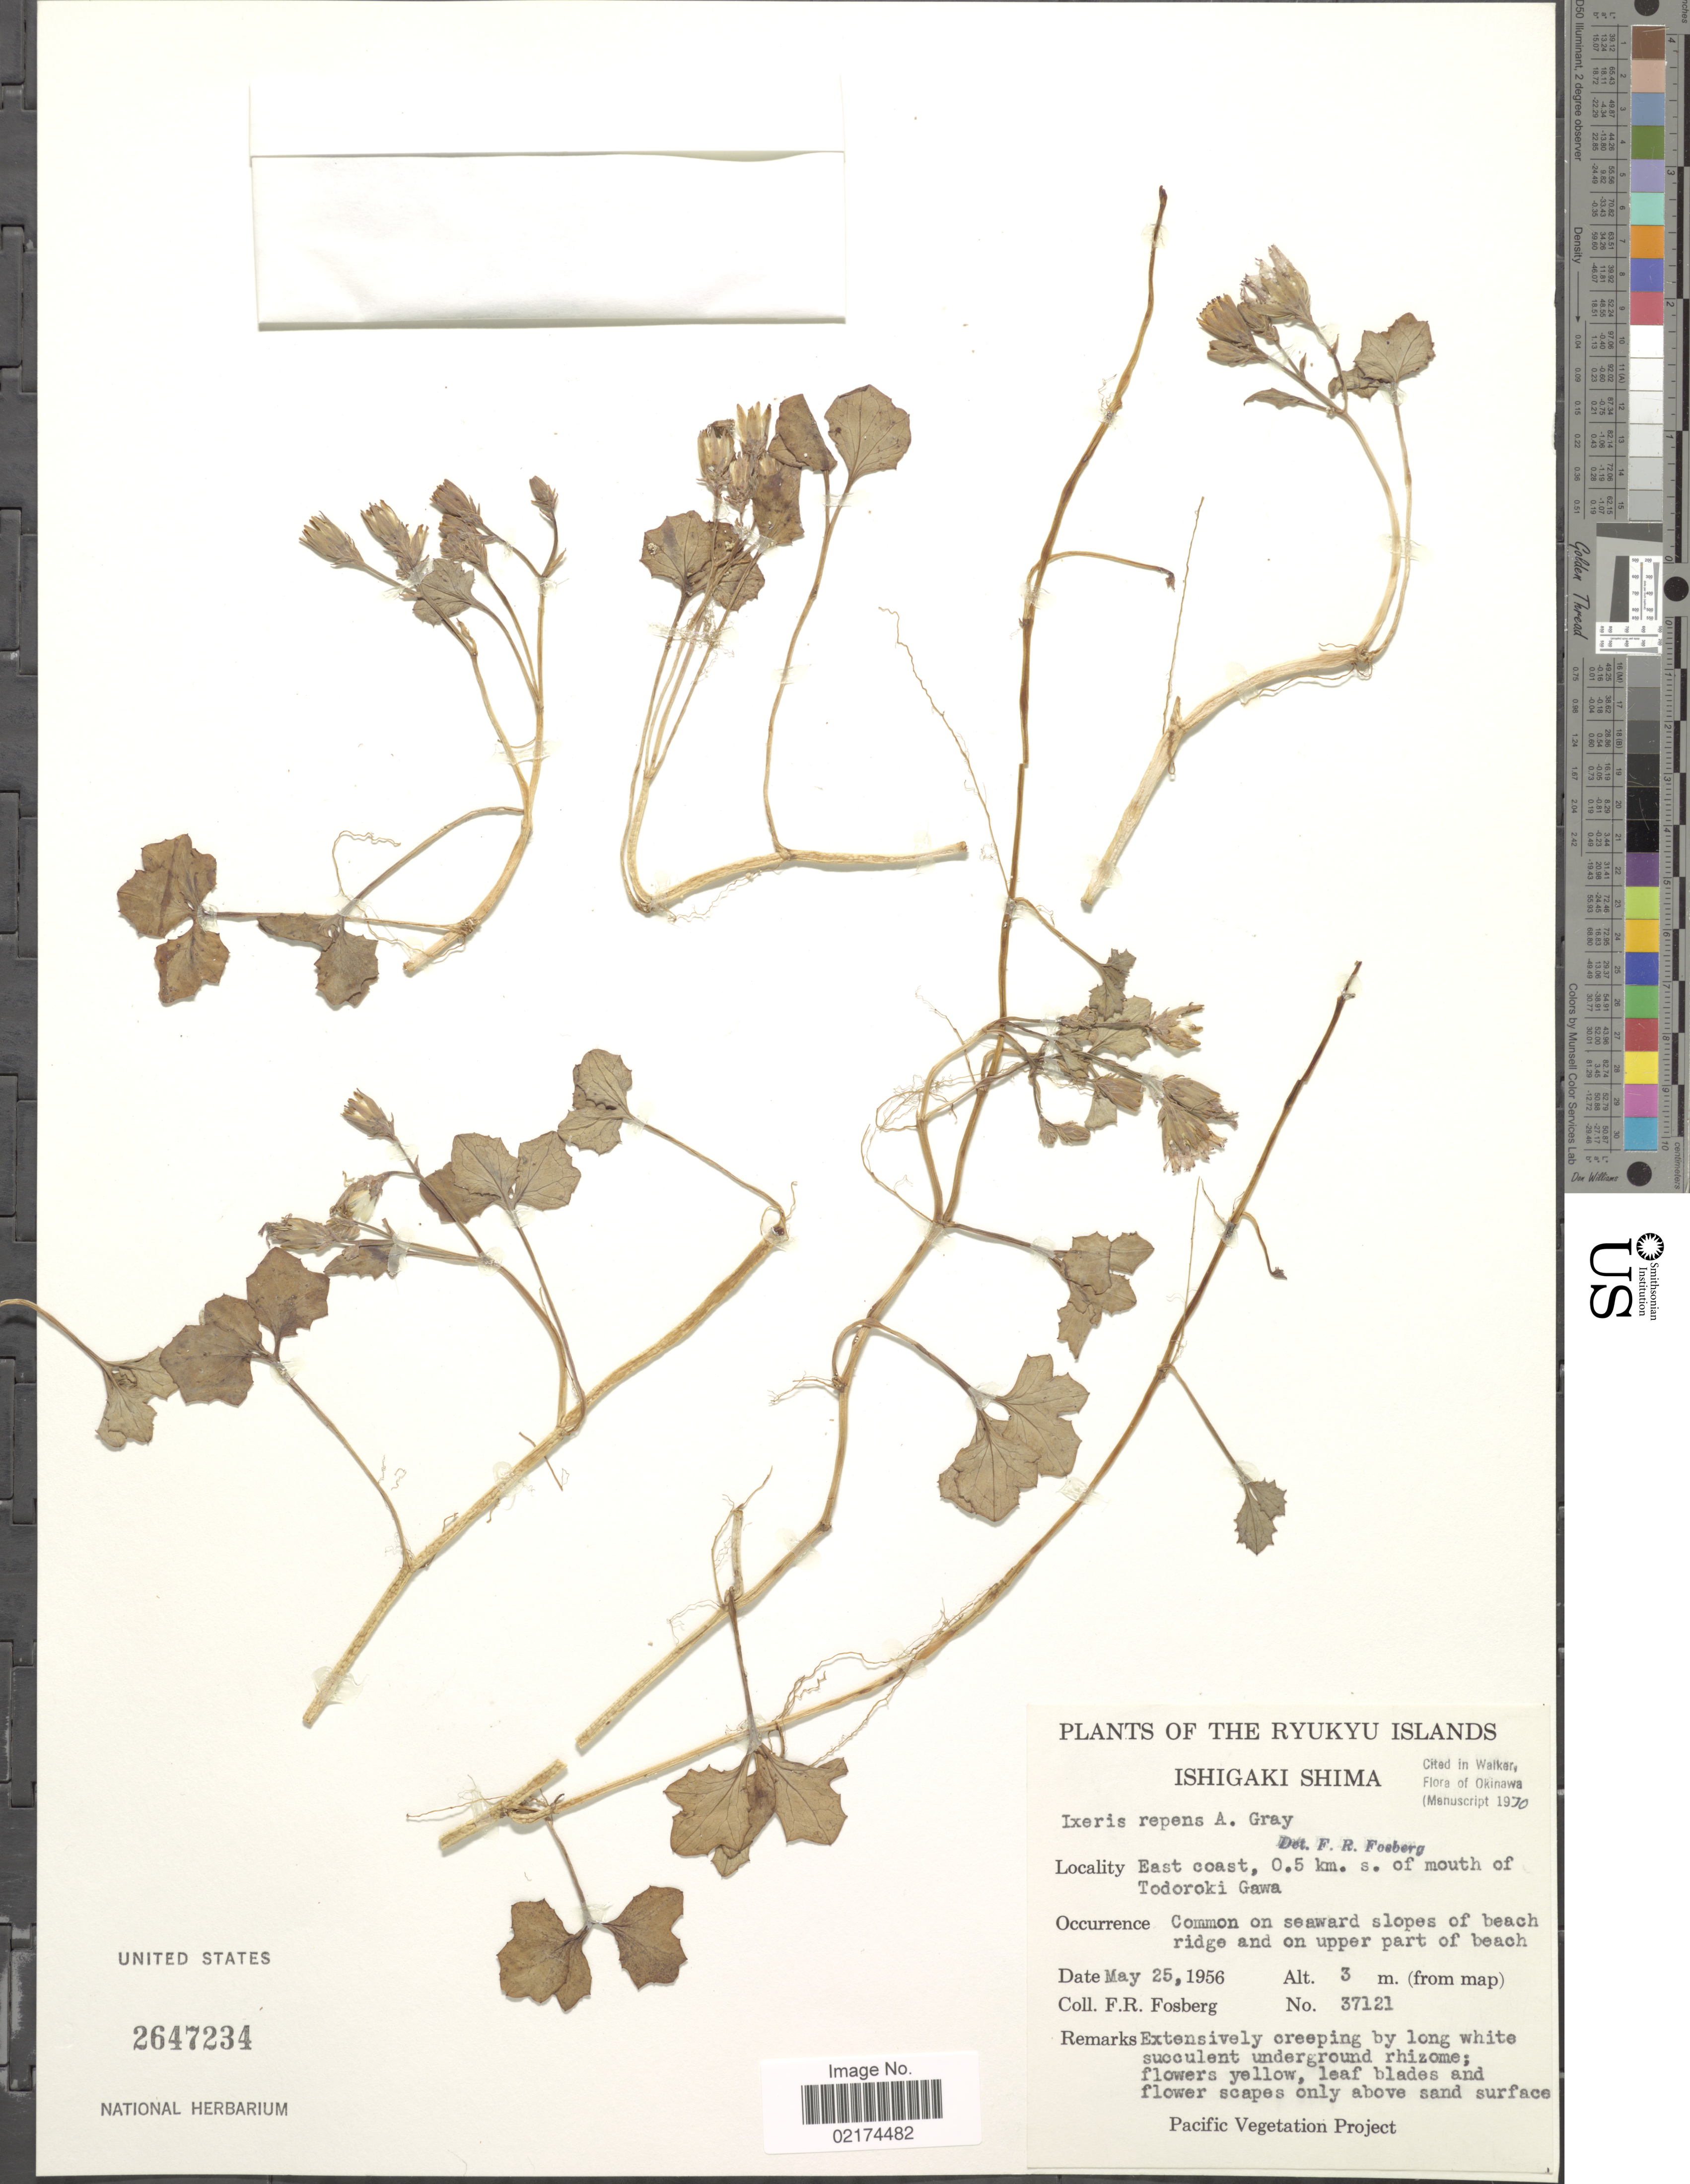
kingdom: Plantae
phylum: Tracheophyta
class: Magnoliopsida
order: Asterales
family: Asteraceae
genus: Ixeris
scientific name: Ixeris repens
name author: (L.) A. Gray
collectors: F. R. Fosberg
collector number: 37121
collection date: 1956-05-25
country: Japan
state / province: Okinawa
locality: The Ryukyu Islands, Ishigaki Shima, East coast, 0.5 km s. of mouth of Todoroki Gawa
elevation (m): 3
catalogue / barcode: US 2647234